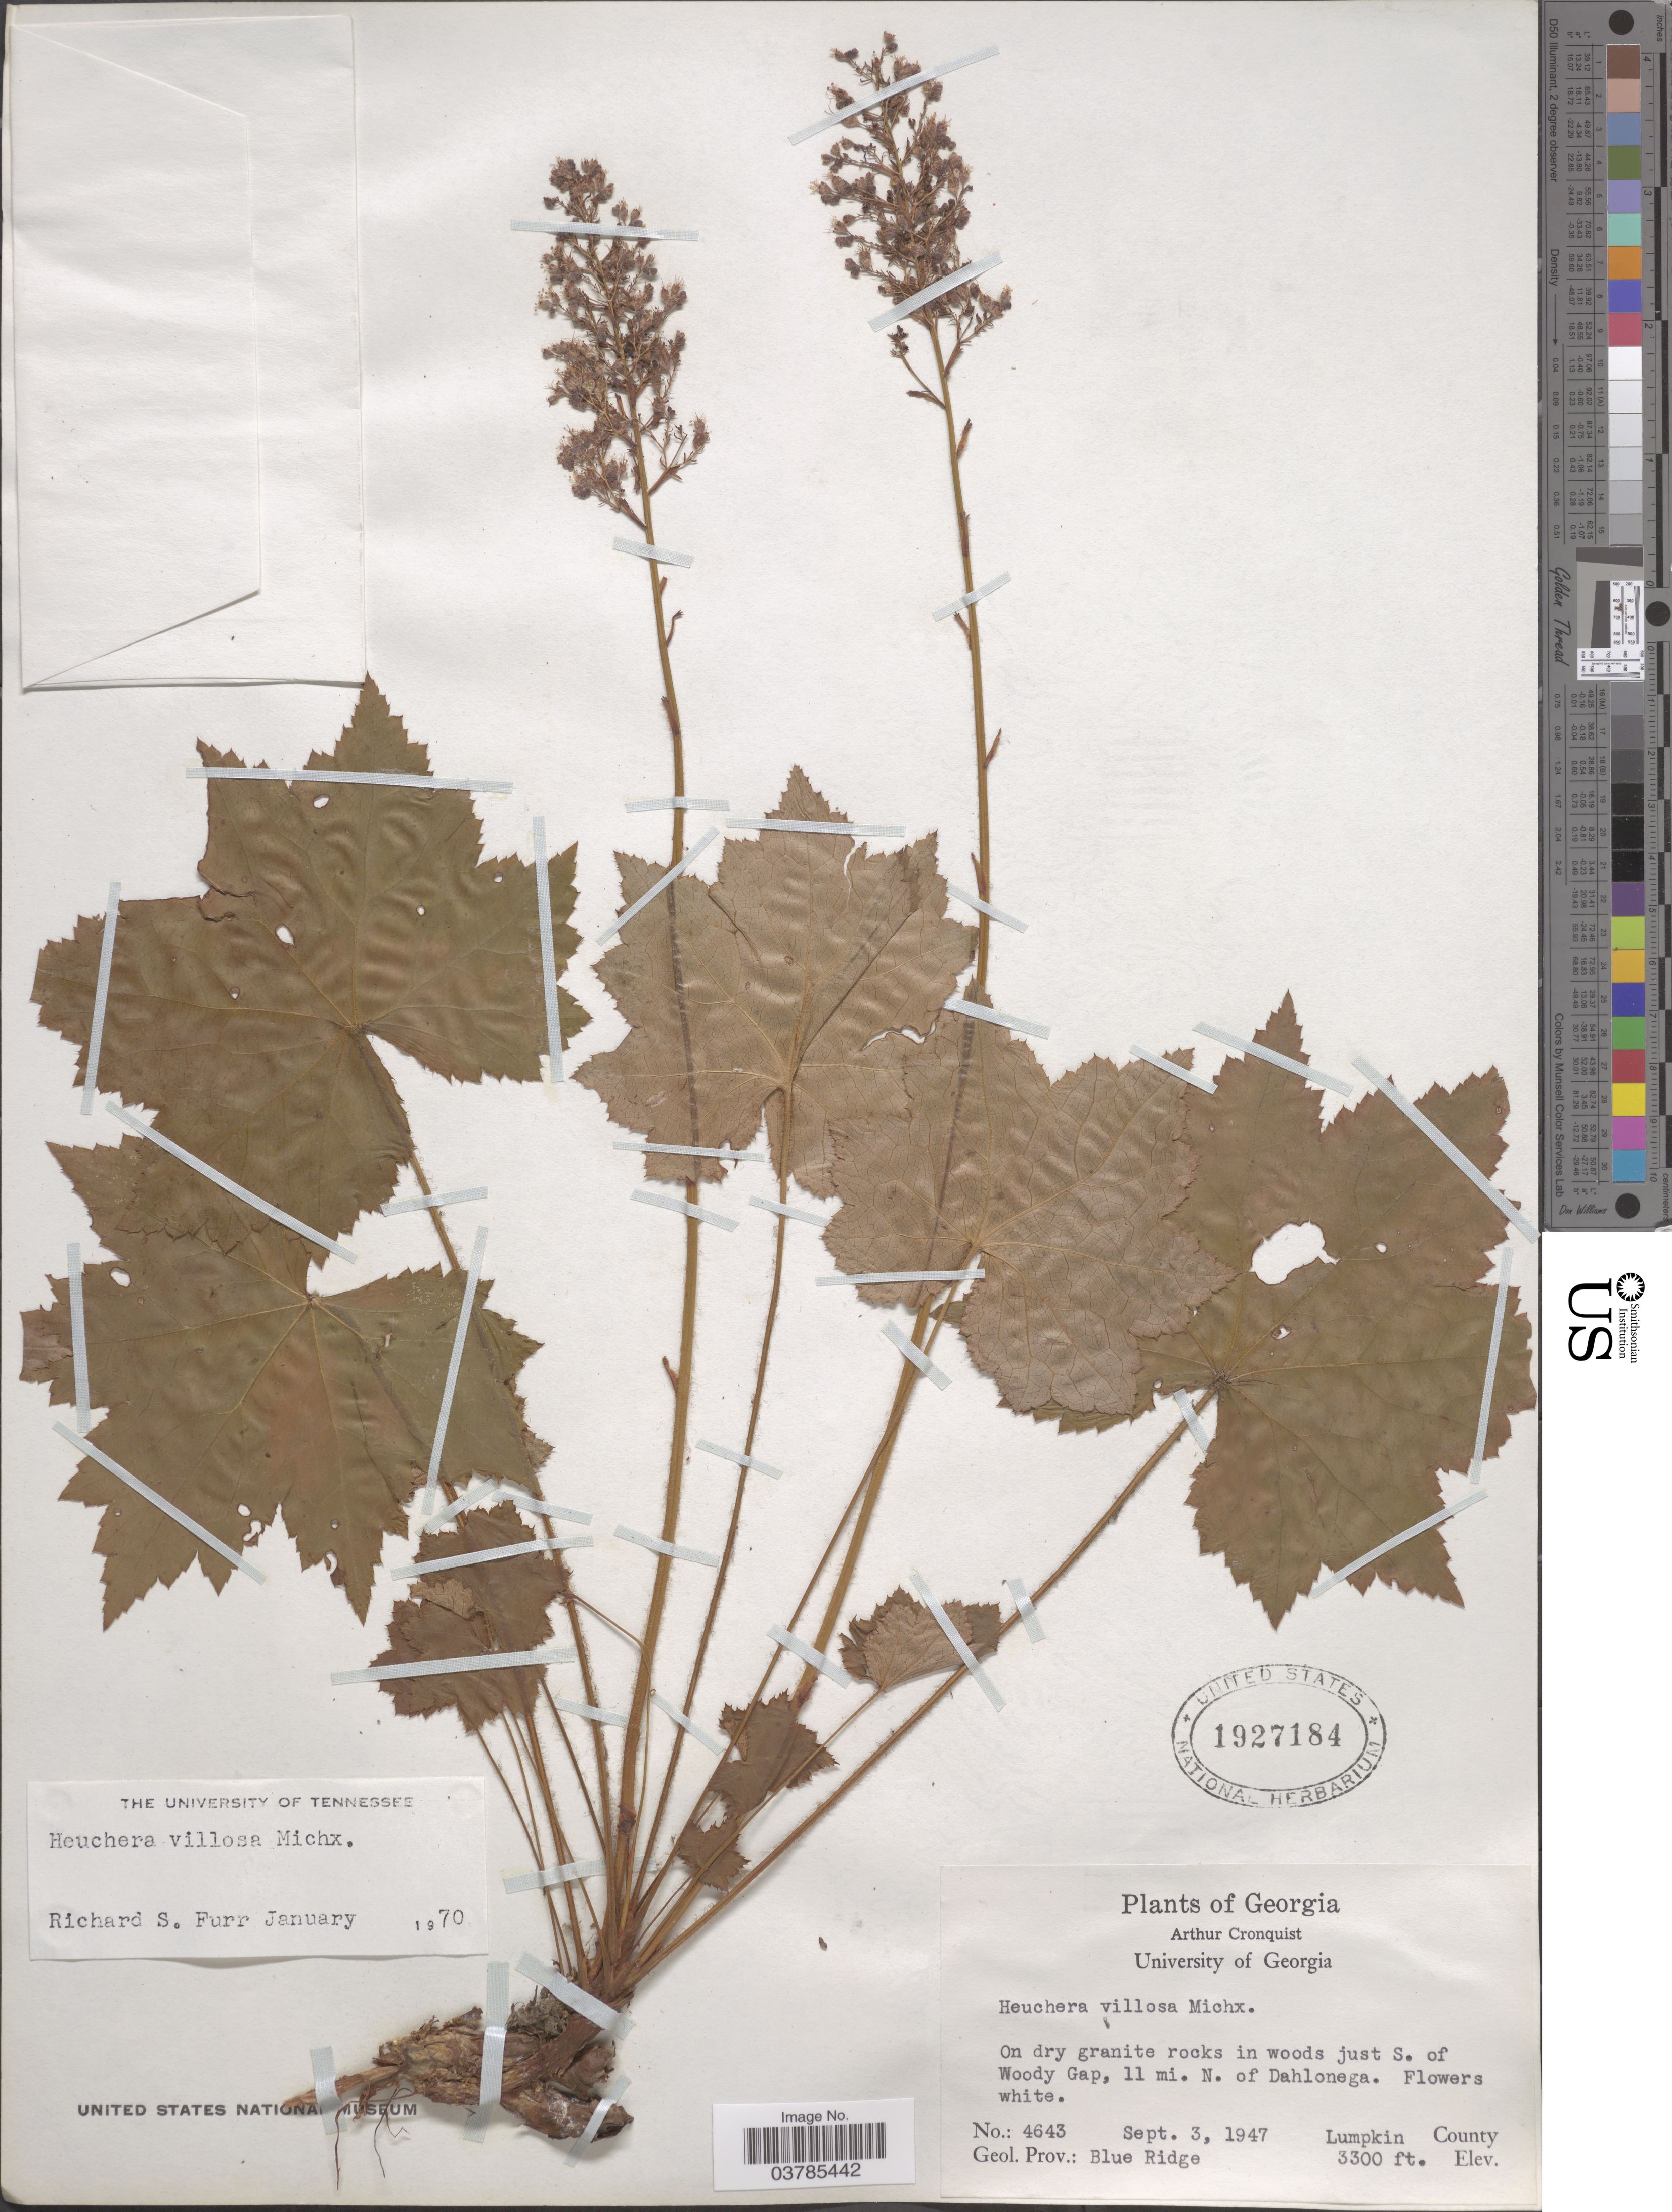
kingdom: Plantae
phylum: Tracheophyta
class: Magnoliopsida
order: Saxifragales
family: Saxifragaceae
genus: Heuchera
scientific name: Heuchera villosa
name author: Michx.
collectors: A. J. Cronquist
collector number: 4643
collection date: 1947-09-03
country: United States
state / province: Georgia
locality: In woods just S. of Woody Gap, 11 mi. N. of Dahlonega. Lumpkin County. Geol. Prov.: Blue Ridge.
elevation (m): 1006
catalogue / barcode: US 1927184